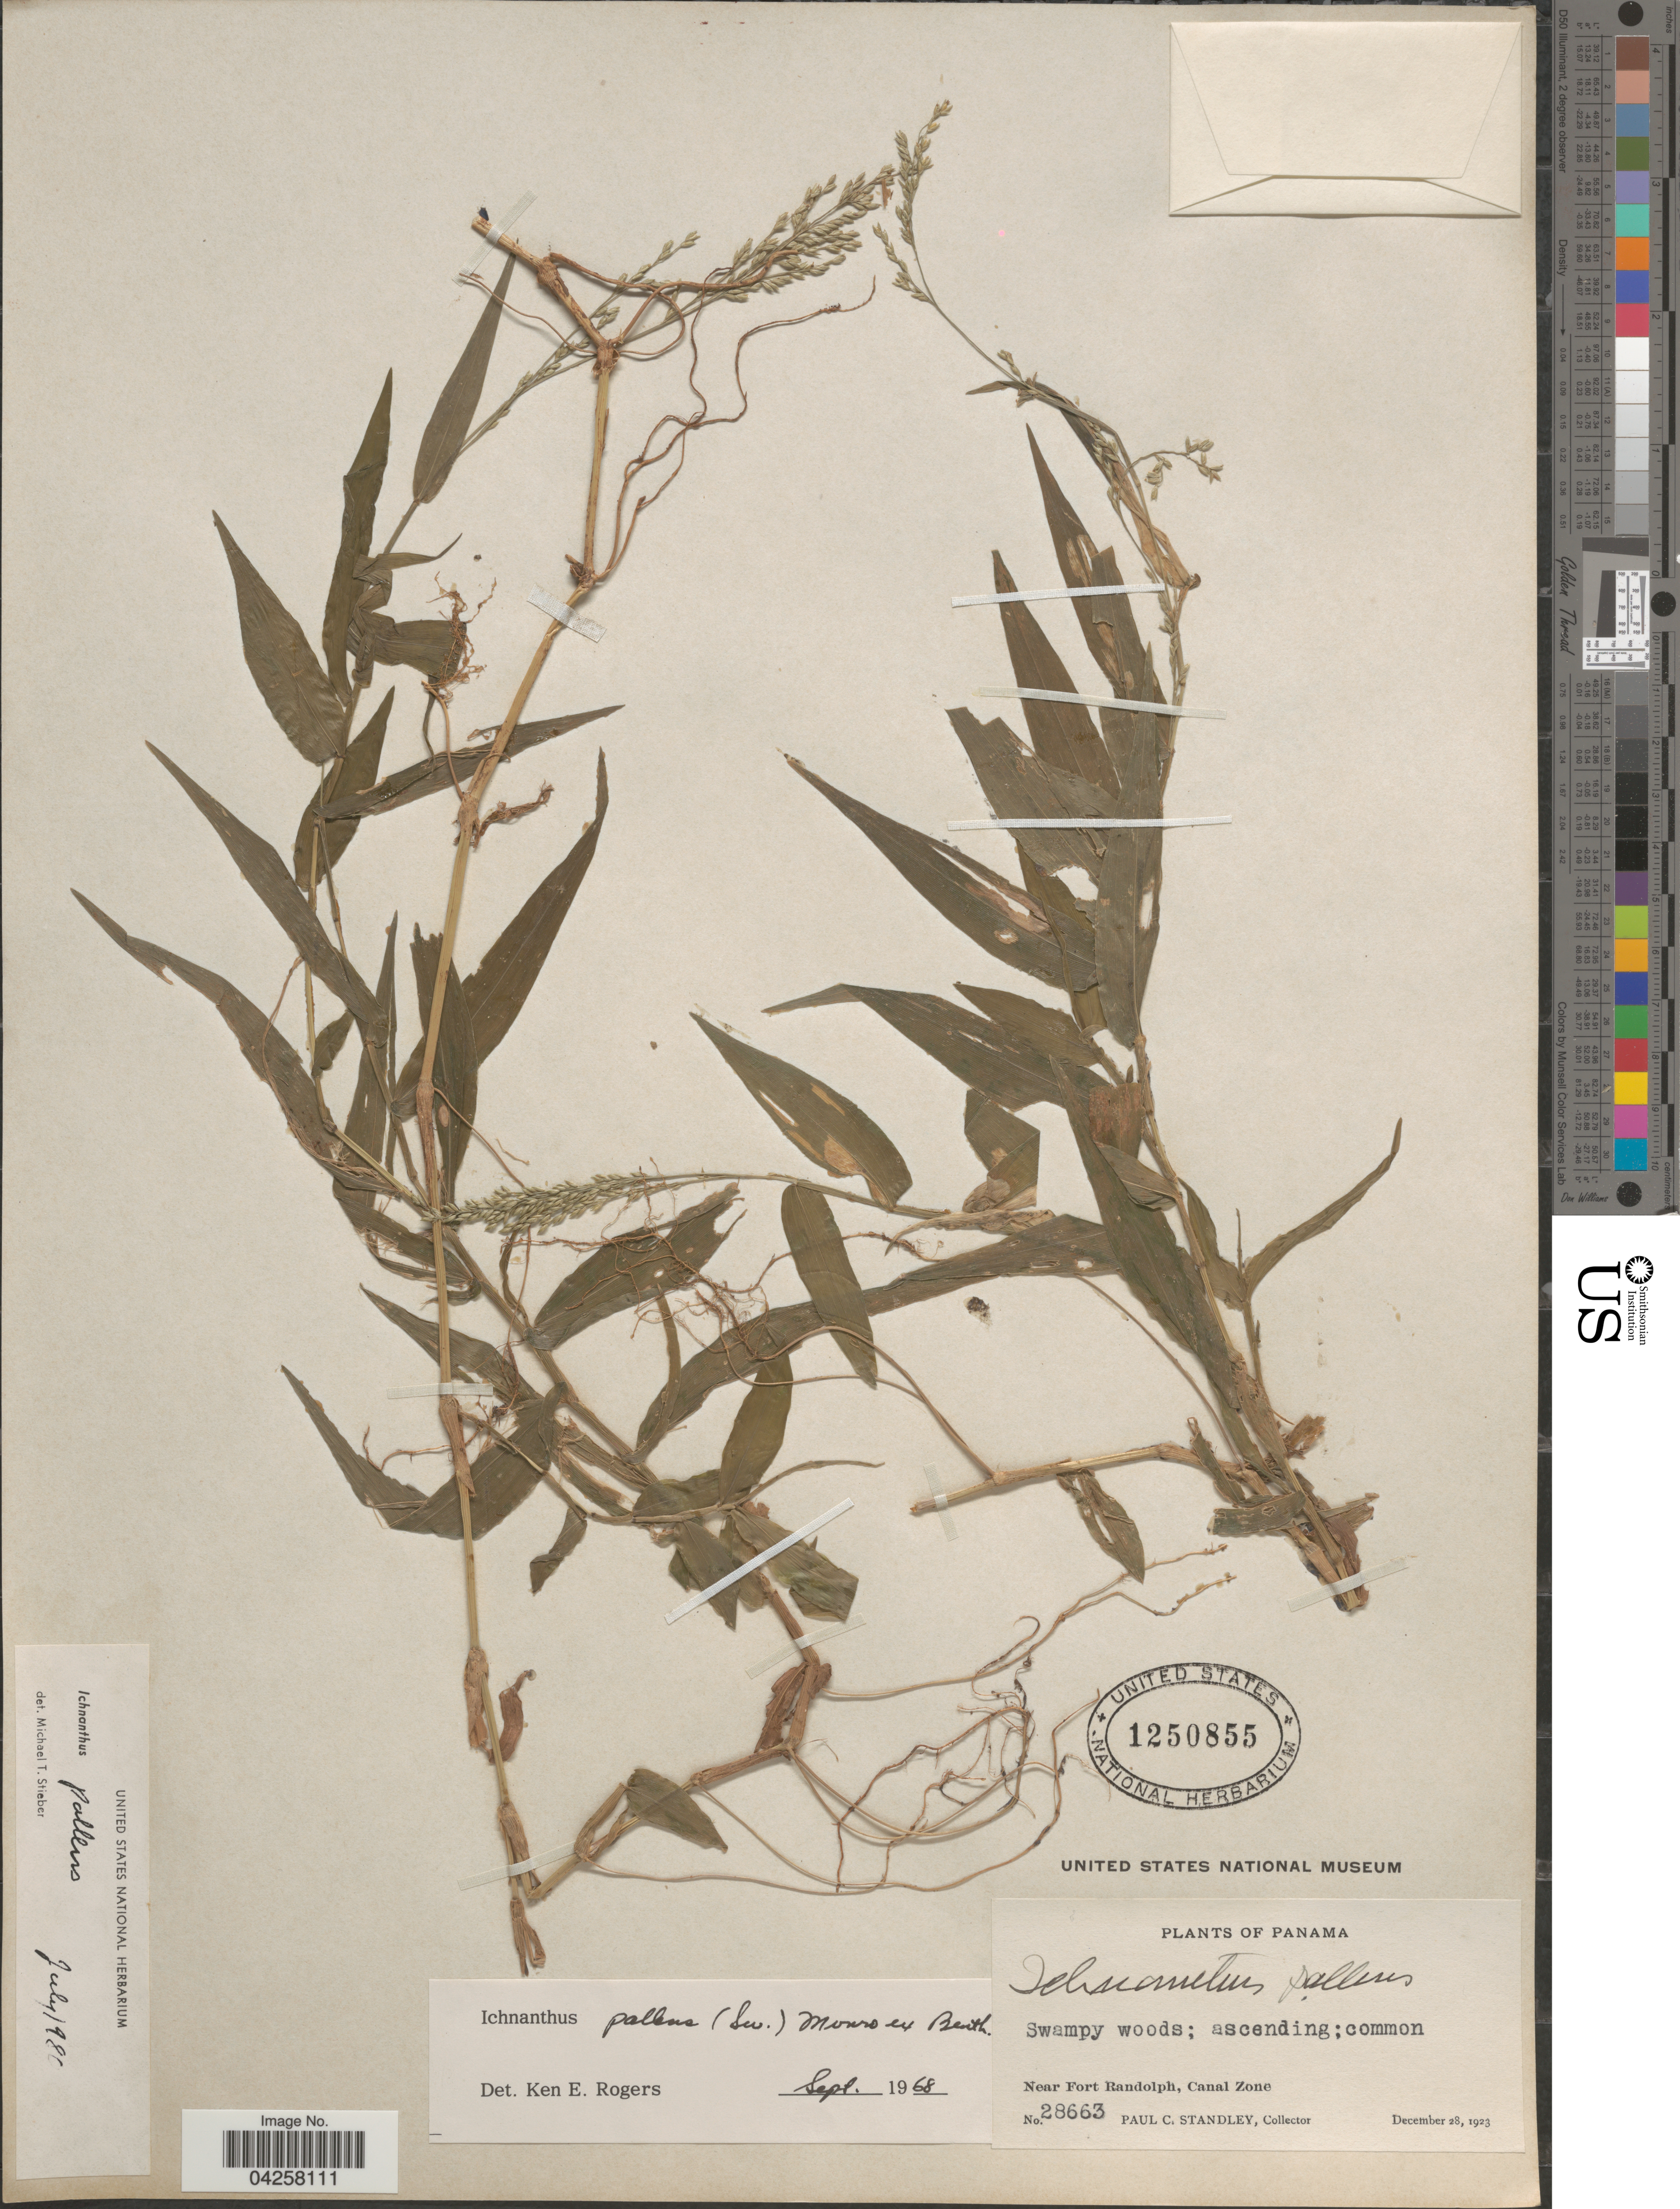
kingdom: Plantae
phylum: Tracheophyta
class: Liliopsida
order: Poales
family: Poaceae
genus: Ichnanthus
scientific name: Ichnanthus pallens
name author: (Sw.) Munro ex Benth.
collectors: P. C. Standley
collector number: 28663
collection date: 1923-12-28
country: Panama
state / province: Colón / Panamá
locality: Near Fort Randolph.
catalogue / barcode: US 1250855